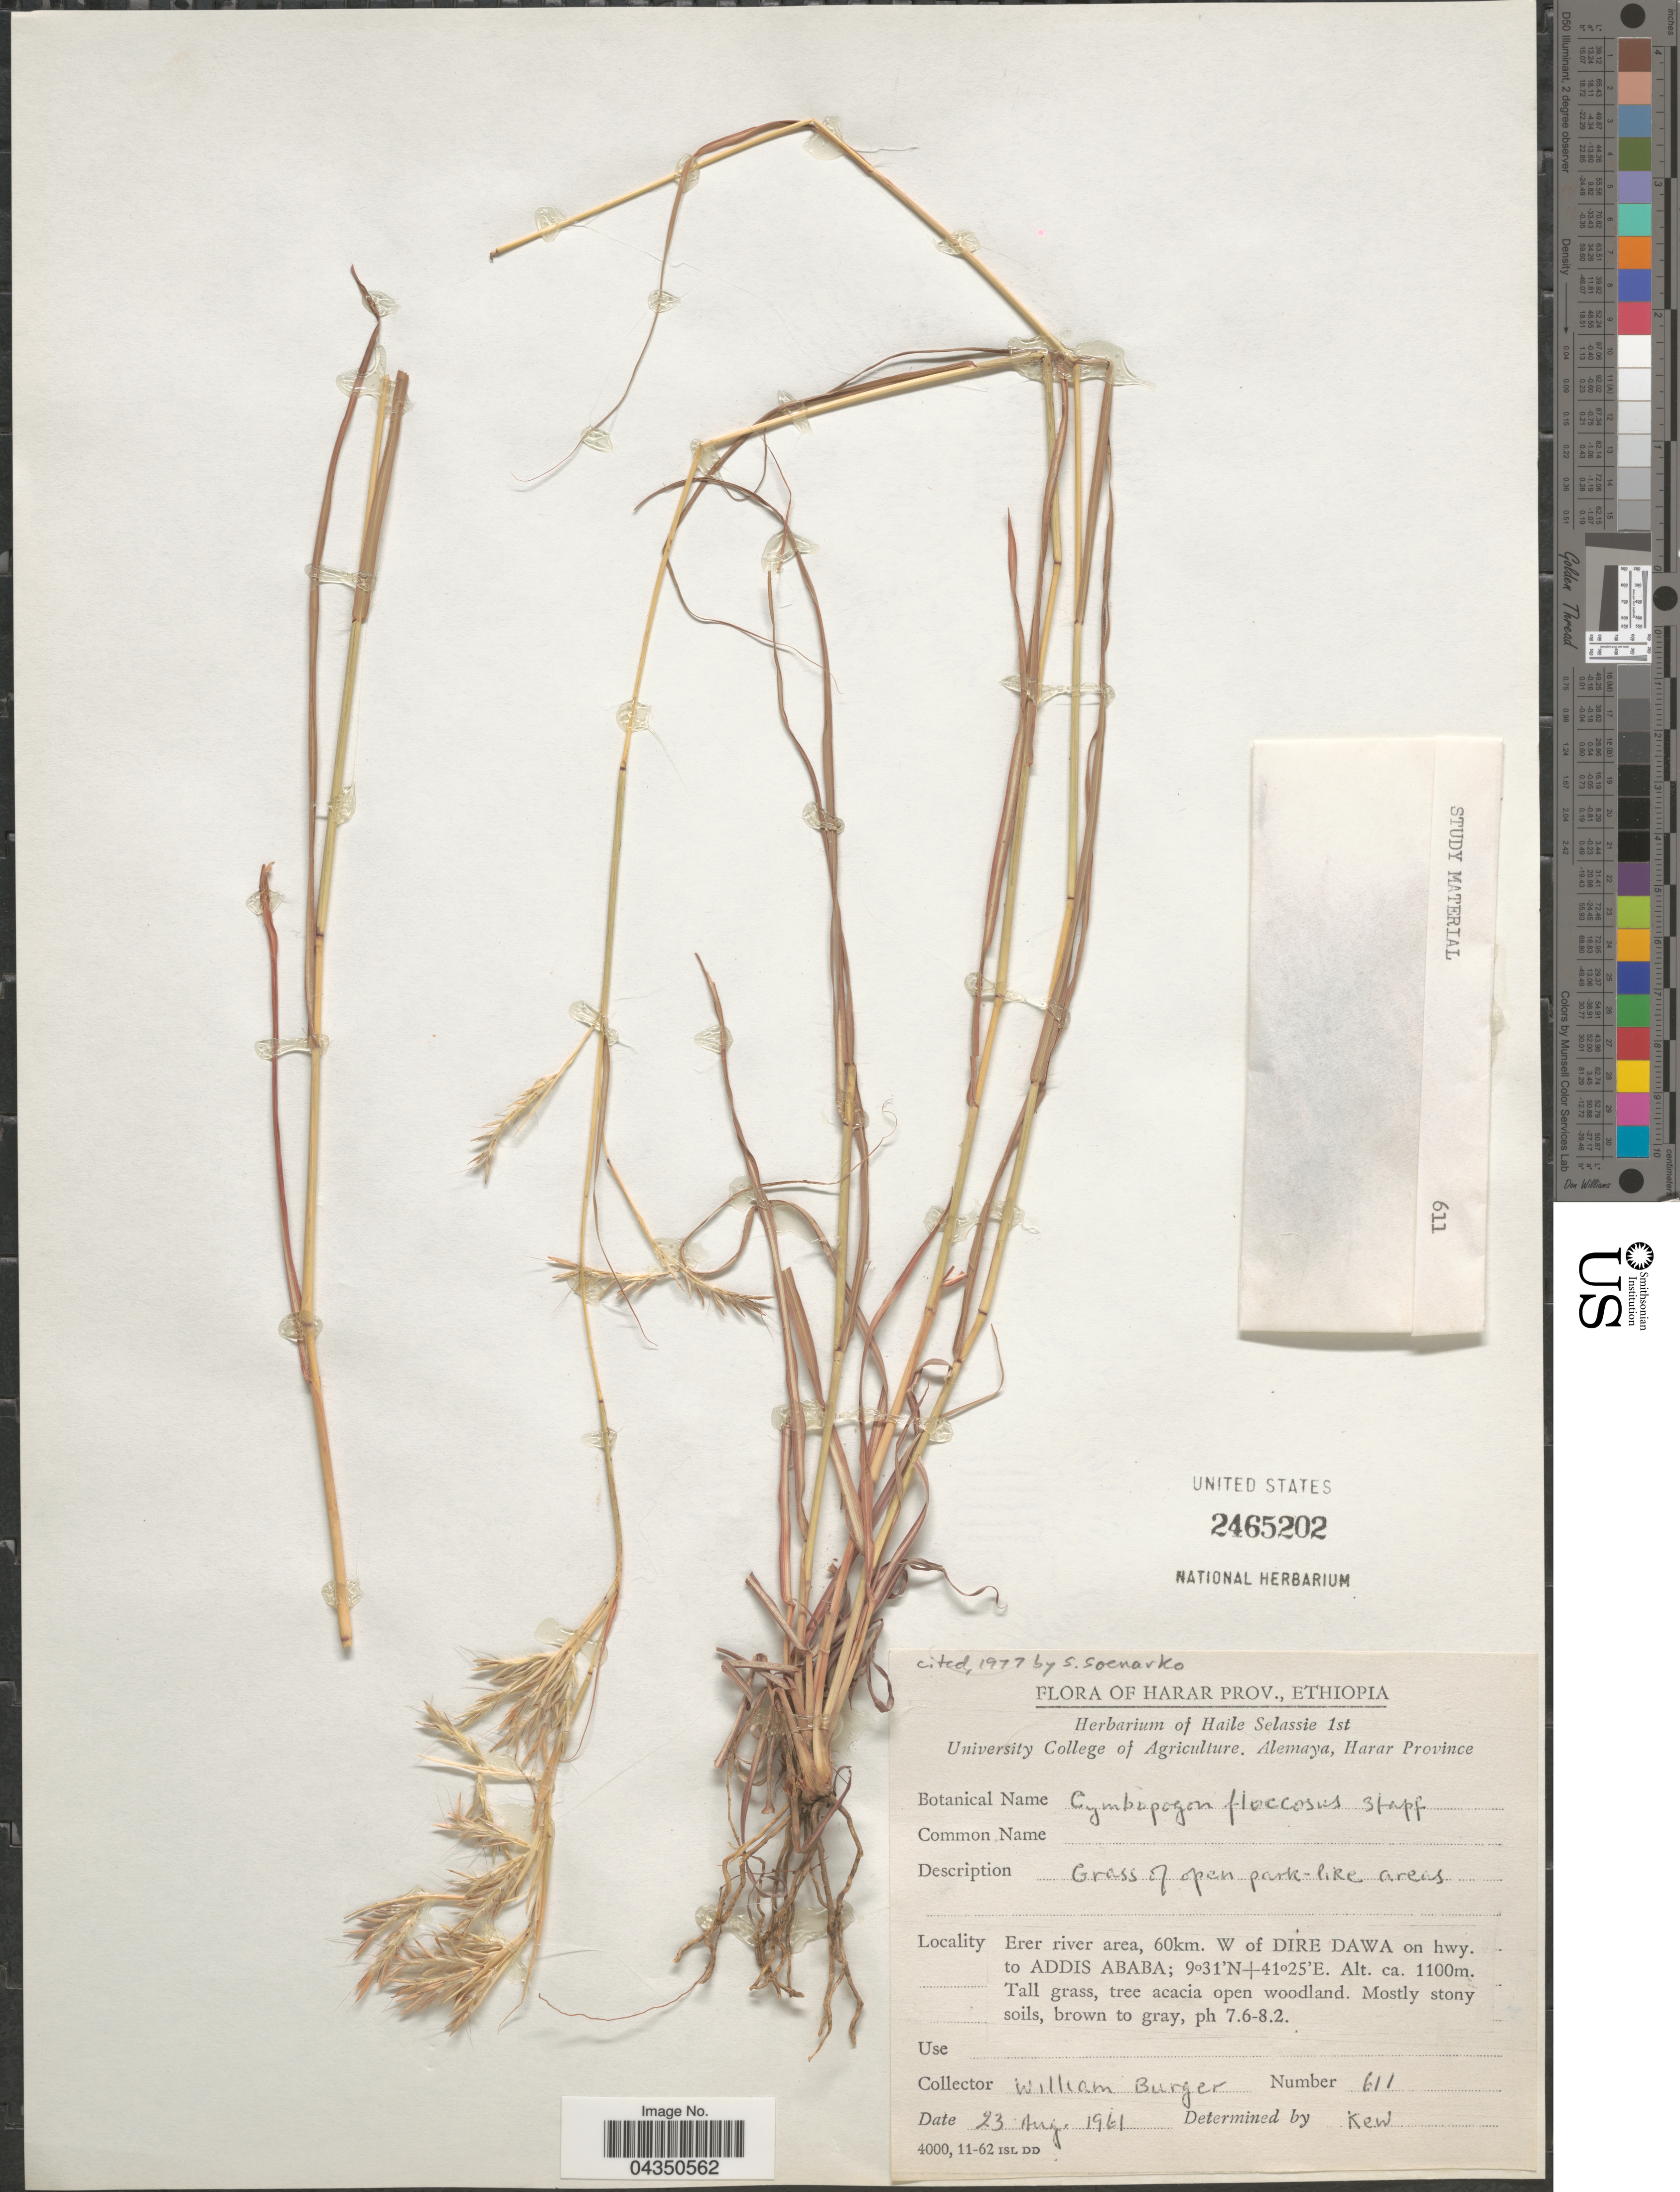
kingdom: Plantae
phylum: Tracheophyta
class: Liliopsida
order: Poales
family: Poaceae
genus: Cymbopogon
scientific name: Cymbopogon commutatus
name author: (Steud.) Stapf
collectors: W. Burger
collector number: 611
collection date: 1961-08-23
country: Ethiopia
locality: Harar Prov. Erer river area, 60km. W of Dire Dawa on hwy to Addis Ababa.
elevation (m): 1100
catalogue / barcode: US 2465202